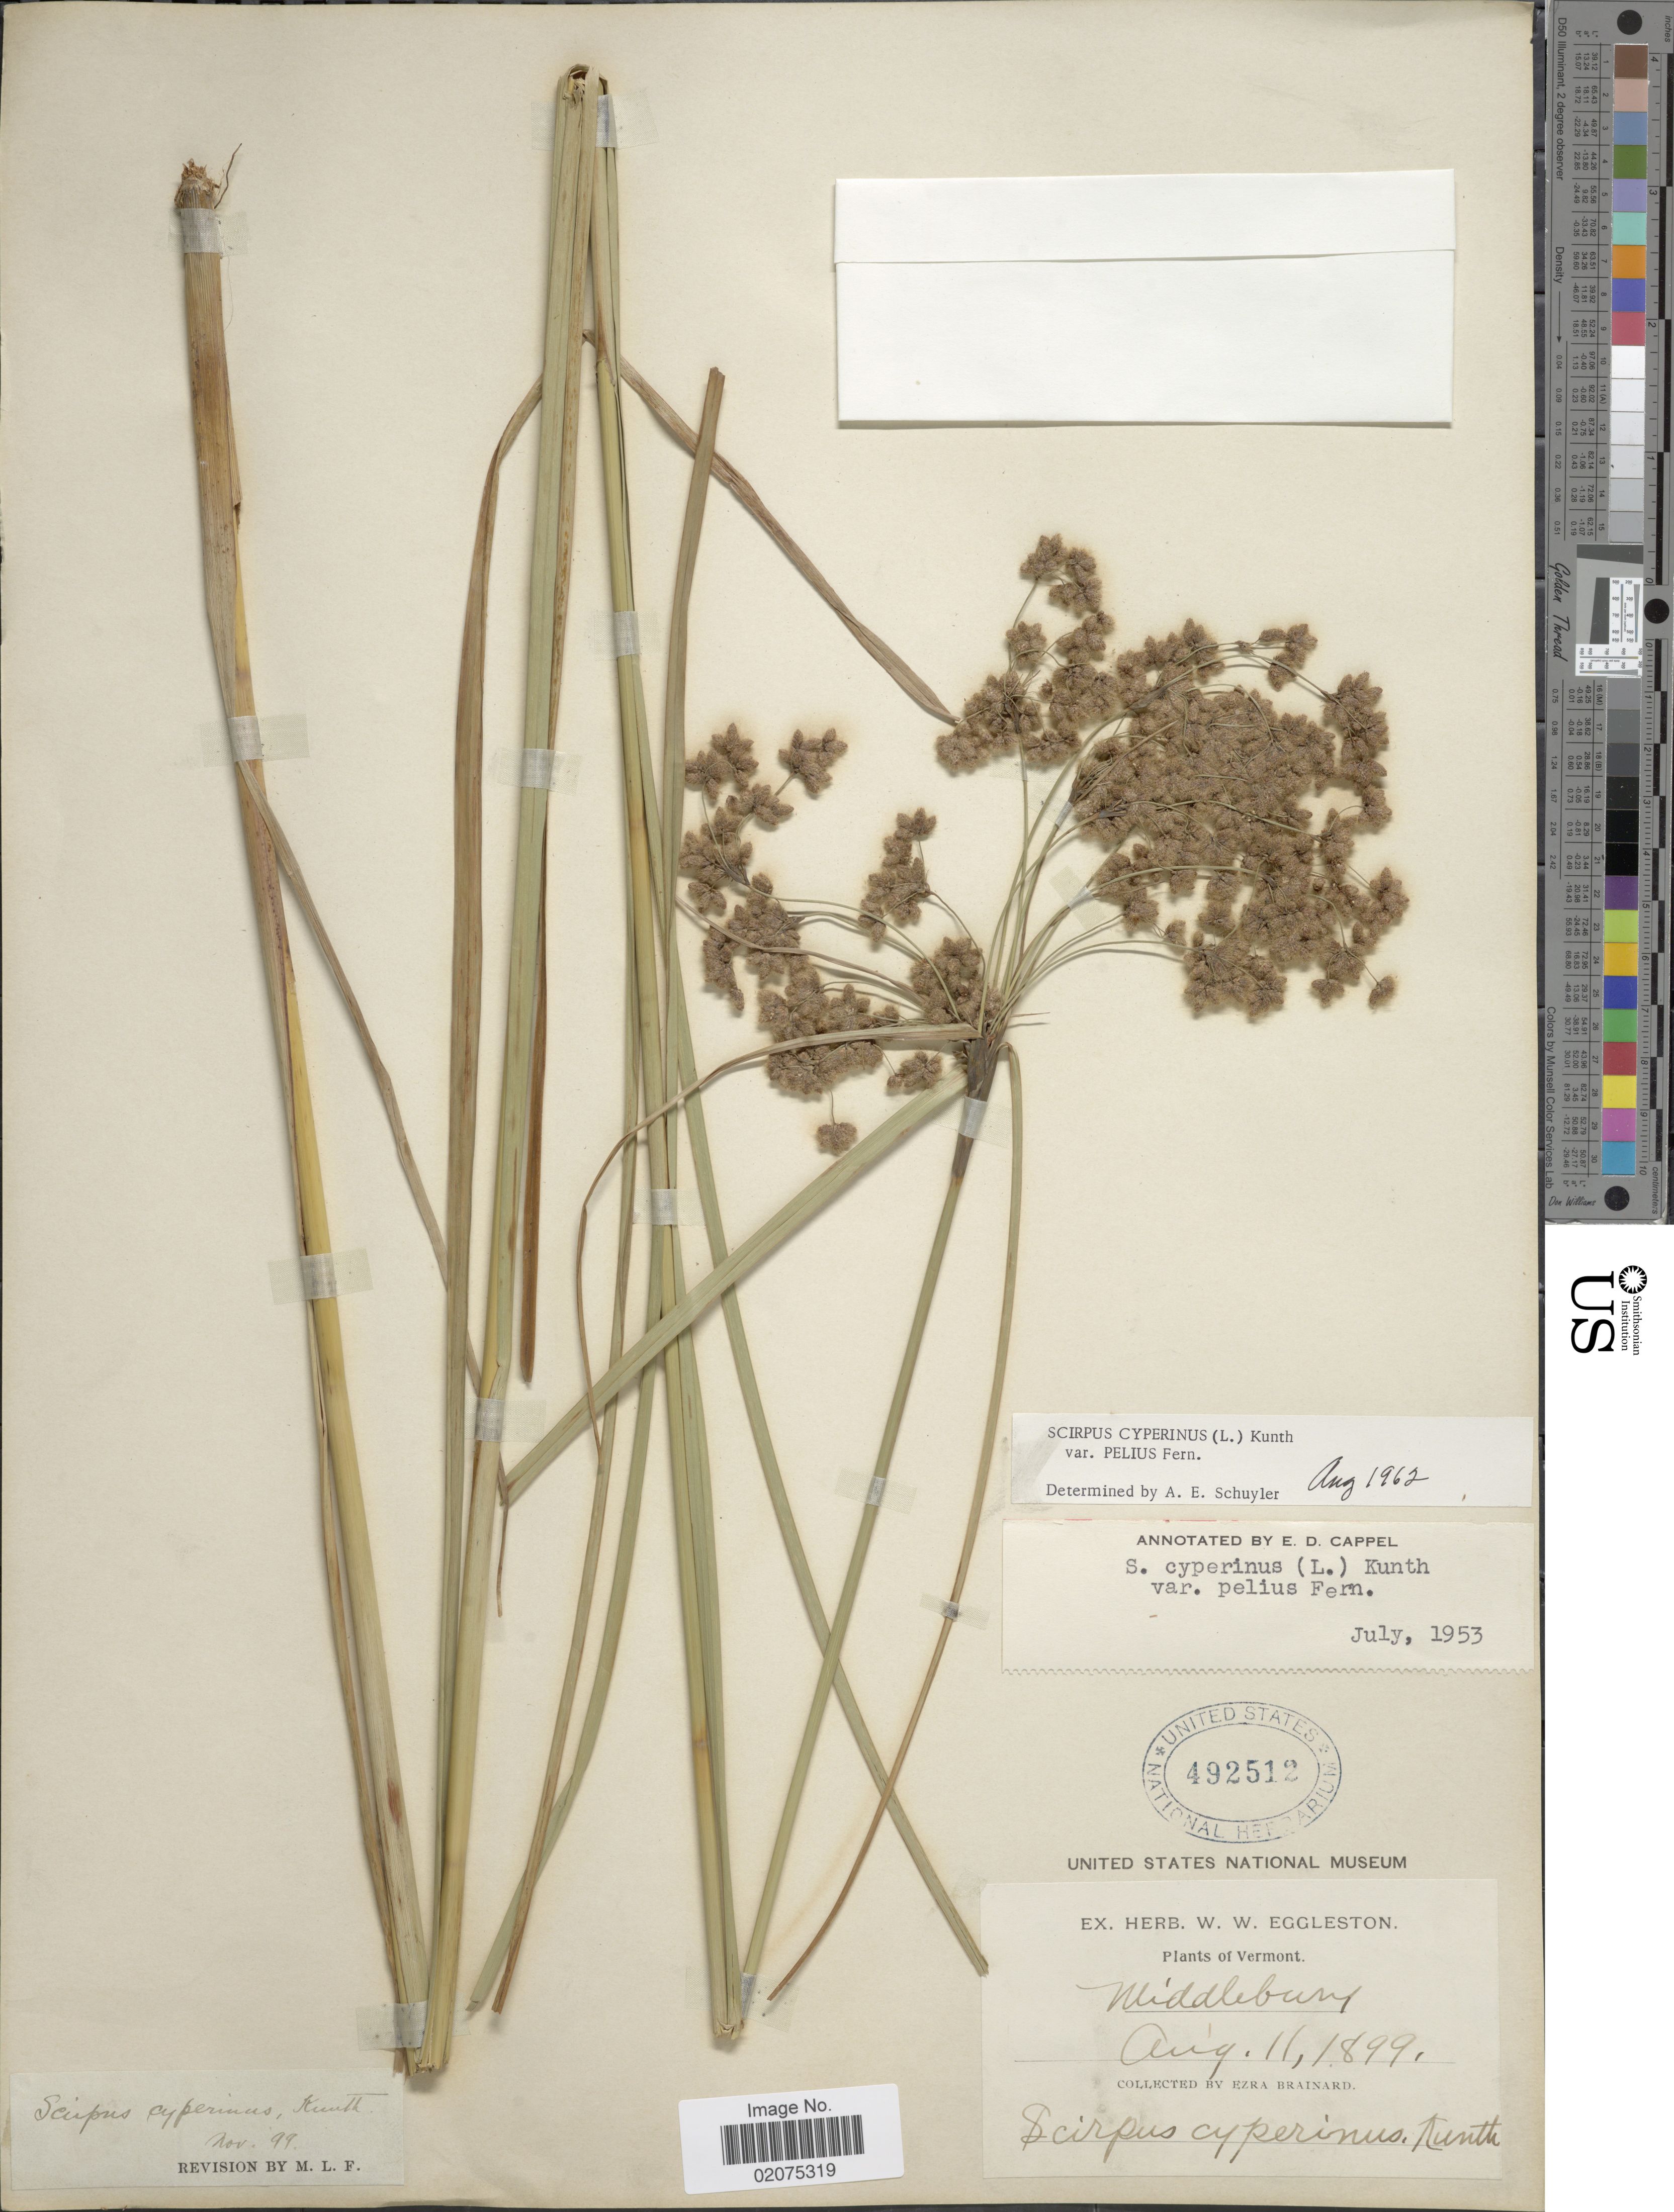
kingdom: Plantae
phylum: Tracheophyta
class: Liliopsida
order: Poales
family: Cyperaceae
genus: Scirpus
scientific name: Scirpus cyperinus var. pelius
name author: Fernald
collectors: E. Brainard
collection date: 1899-08-11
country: United States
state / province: Vermont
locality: Middleburry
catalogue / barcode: US 492512